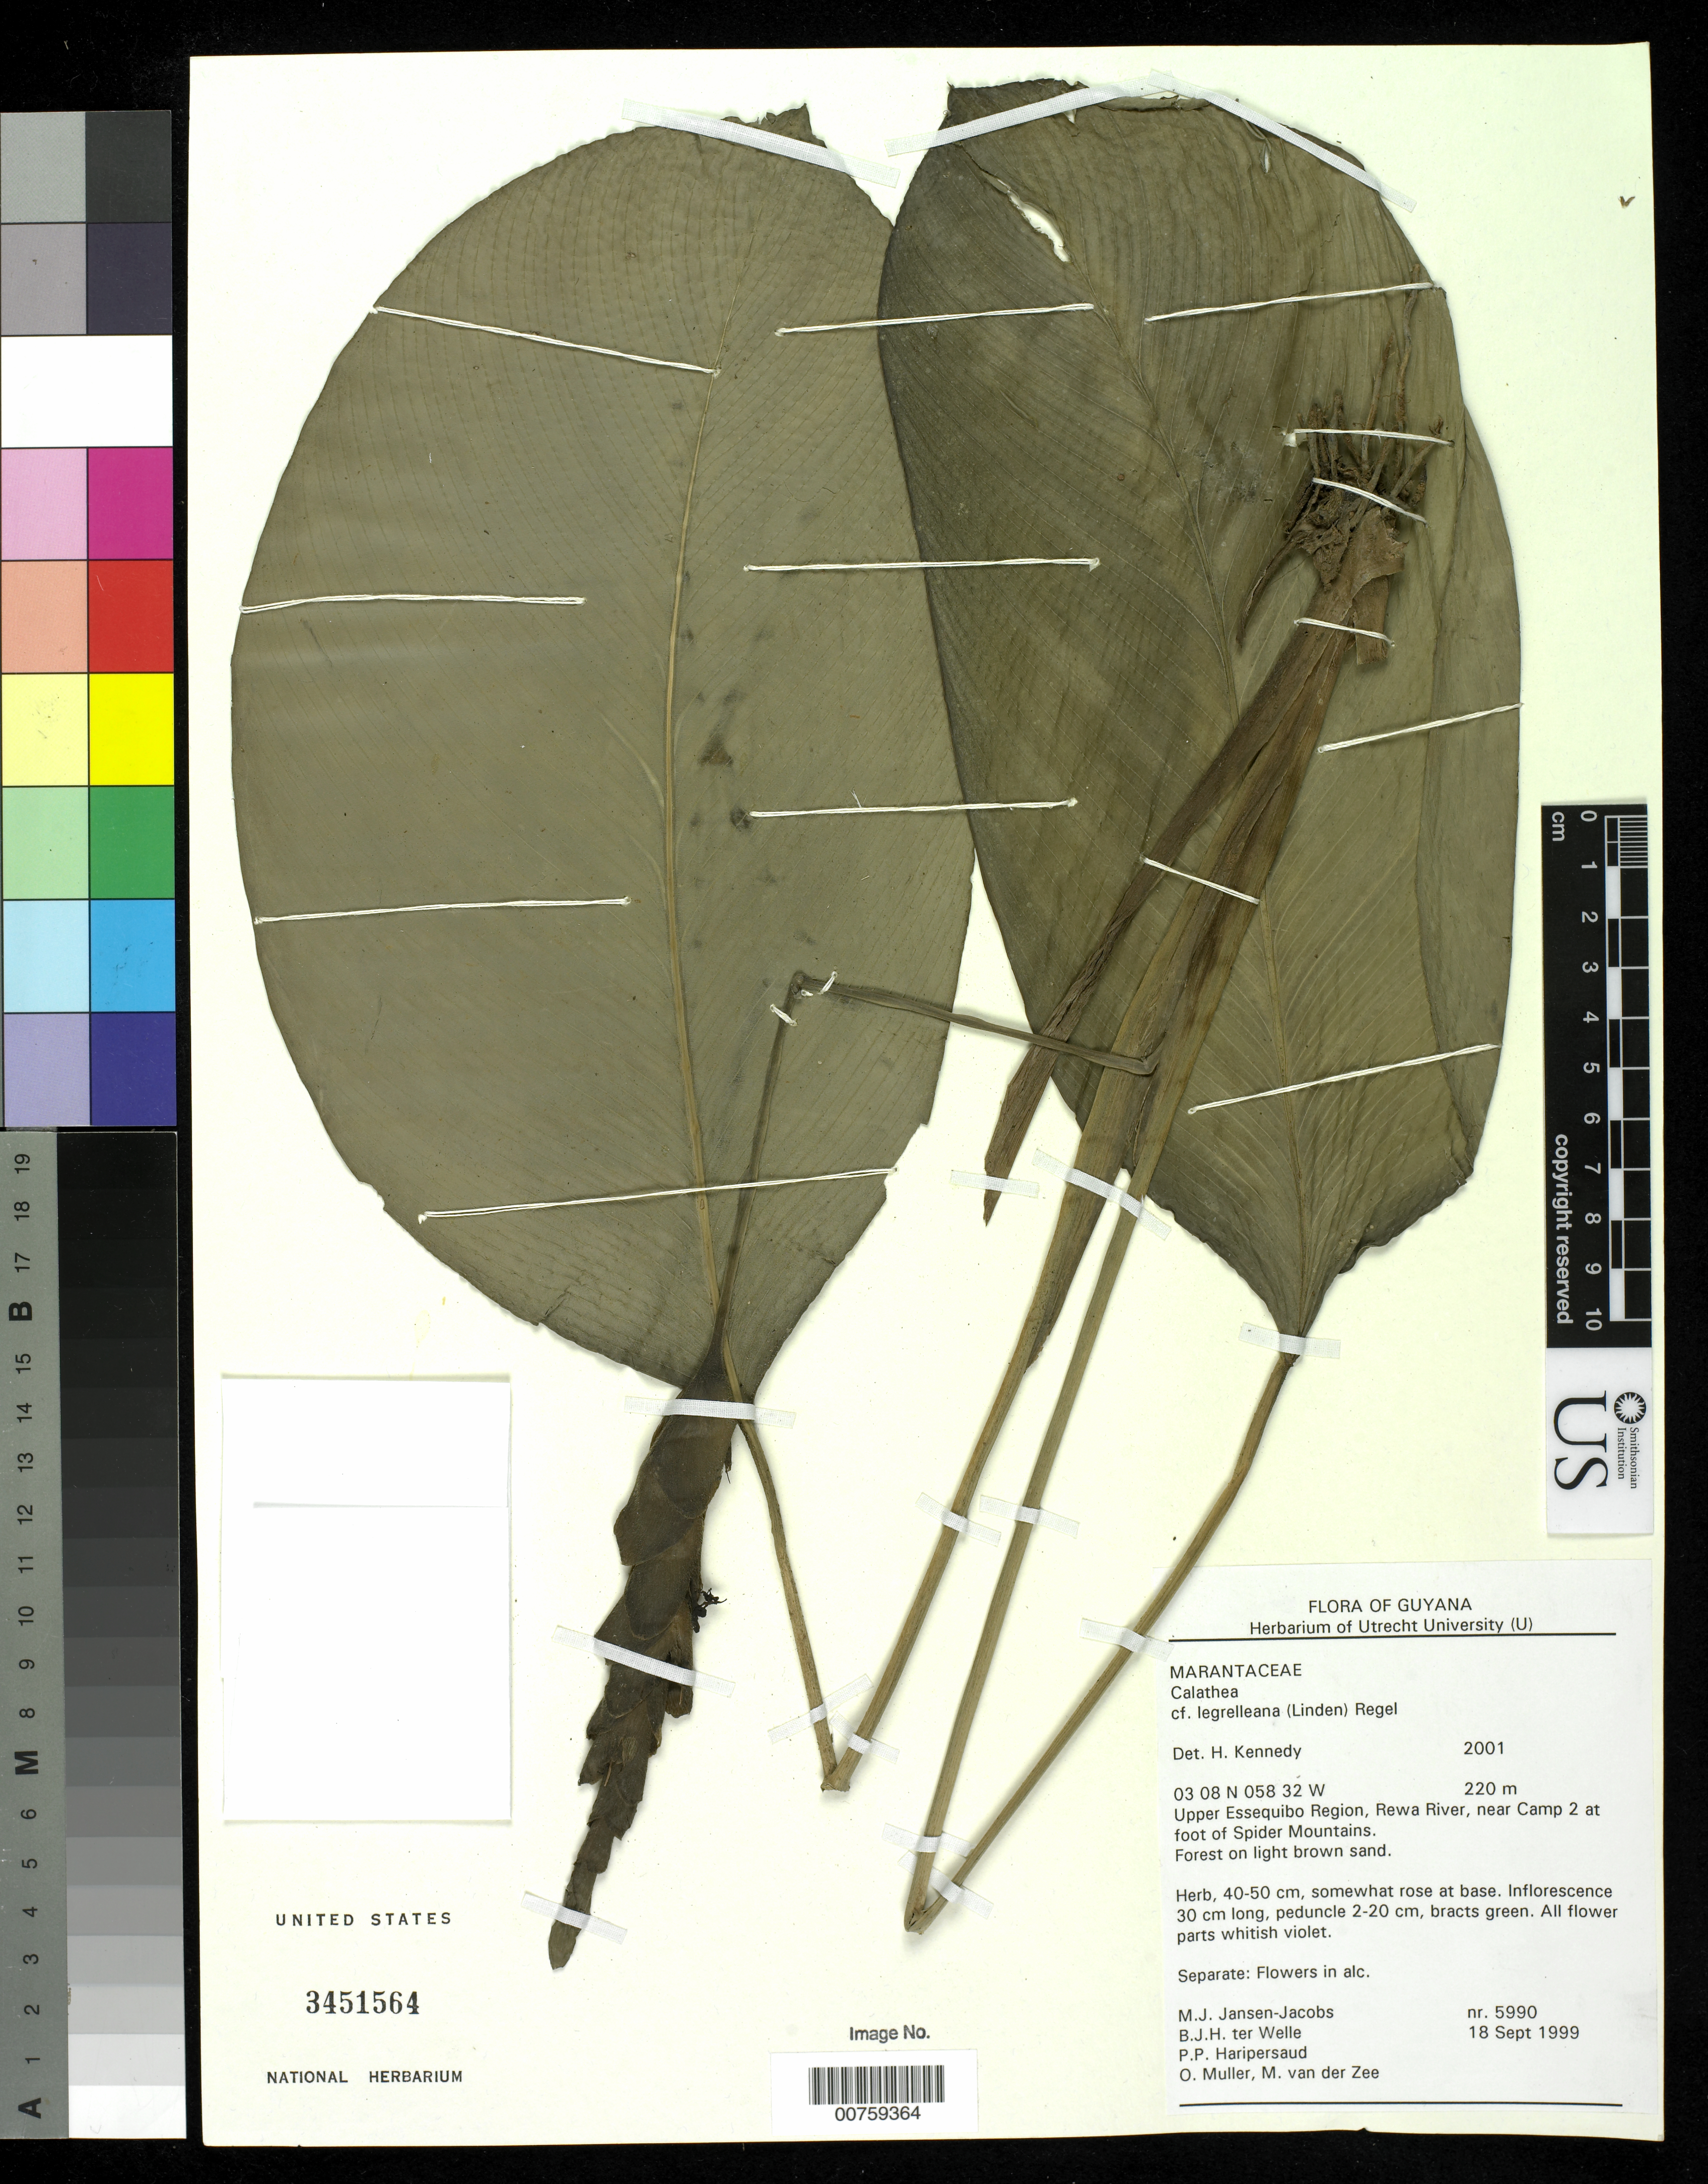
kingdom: Plantae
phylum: Tracheophyta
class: Liliopsida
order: Zingiberales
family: Marantaceae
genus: Goeppertia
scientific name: Goeppertia legrelliana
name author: (Linden) Borchs. & S. Suárez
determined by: Strong, Mark T., (BOT), Smithsonian Institution - National Museum of Natural History (UNITED STATES)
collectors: M. J. Jansen-Jacobs, B. Welle, P. Haripersaud, O. Muller & M. van der Zee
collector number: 5990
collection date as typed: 18-Sep-99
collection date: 1999-09-18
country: Guyana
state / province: U. Takutu-U. Essequibo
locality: Rewa River, at foot of Spider Mts., near camp 2, Upper Essequibo Region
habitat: Forest on light brown sand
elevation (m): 220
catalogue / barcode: US 3451564